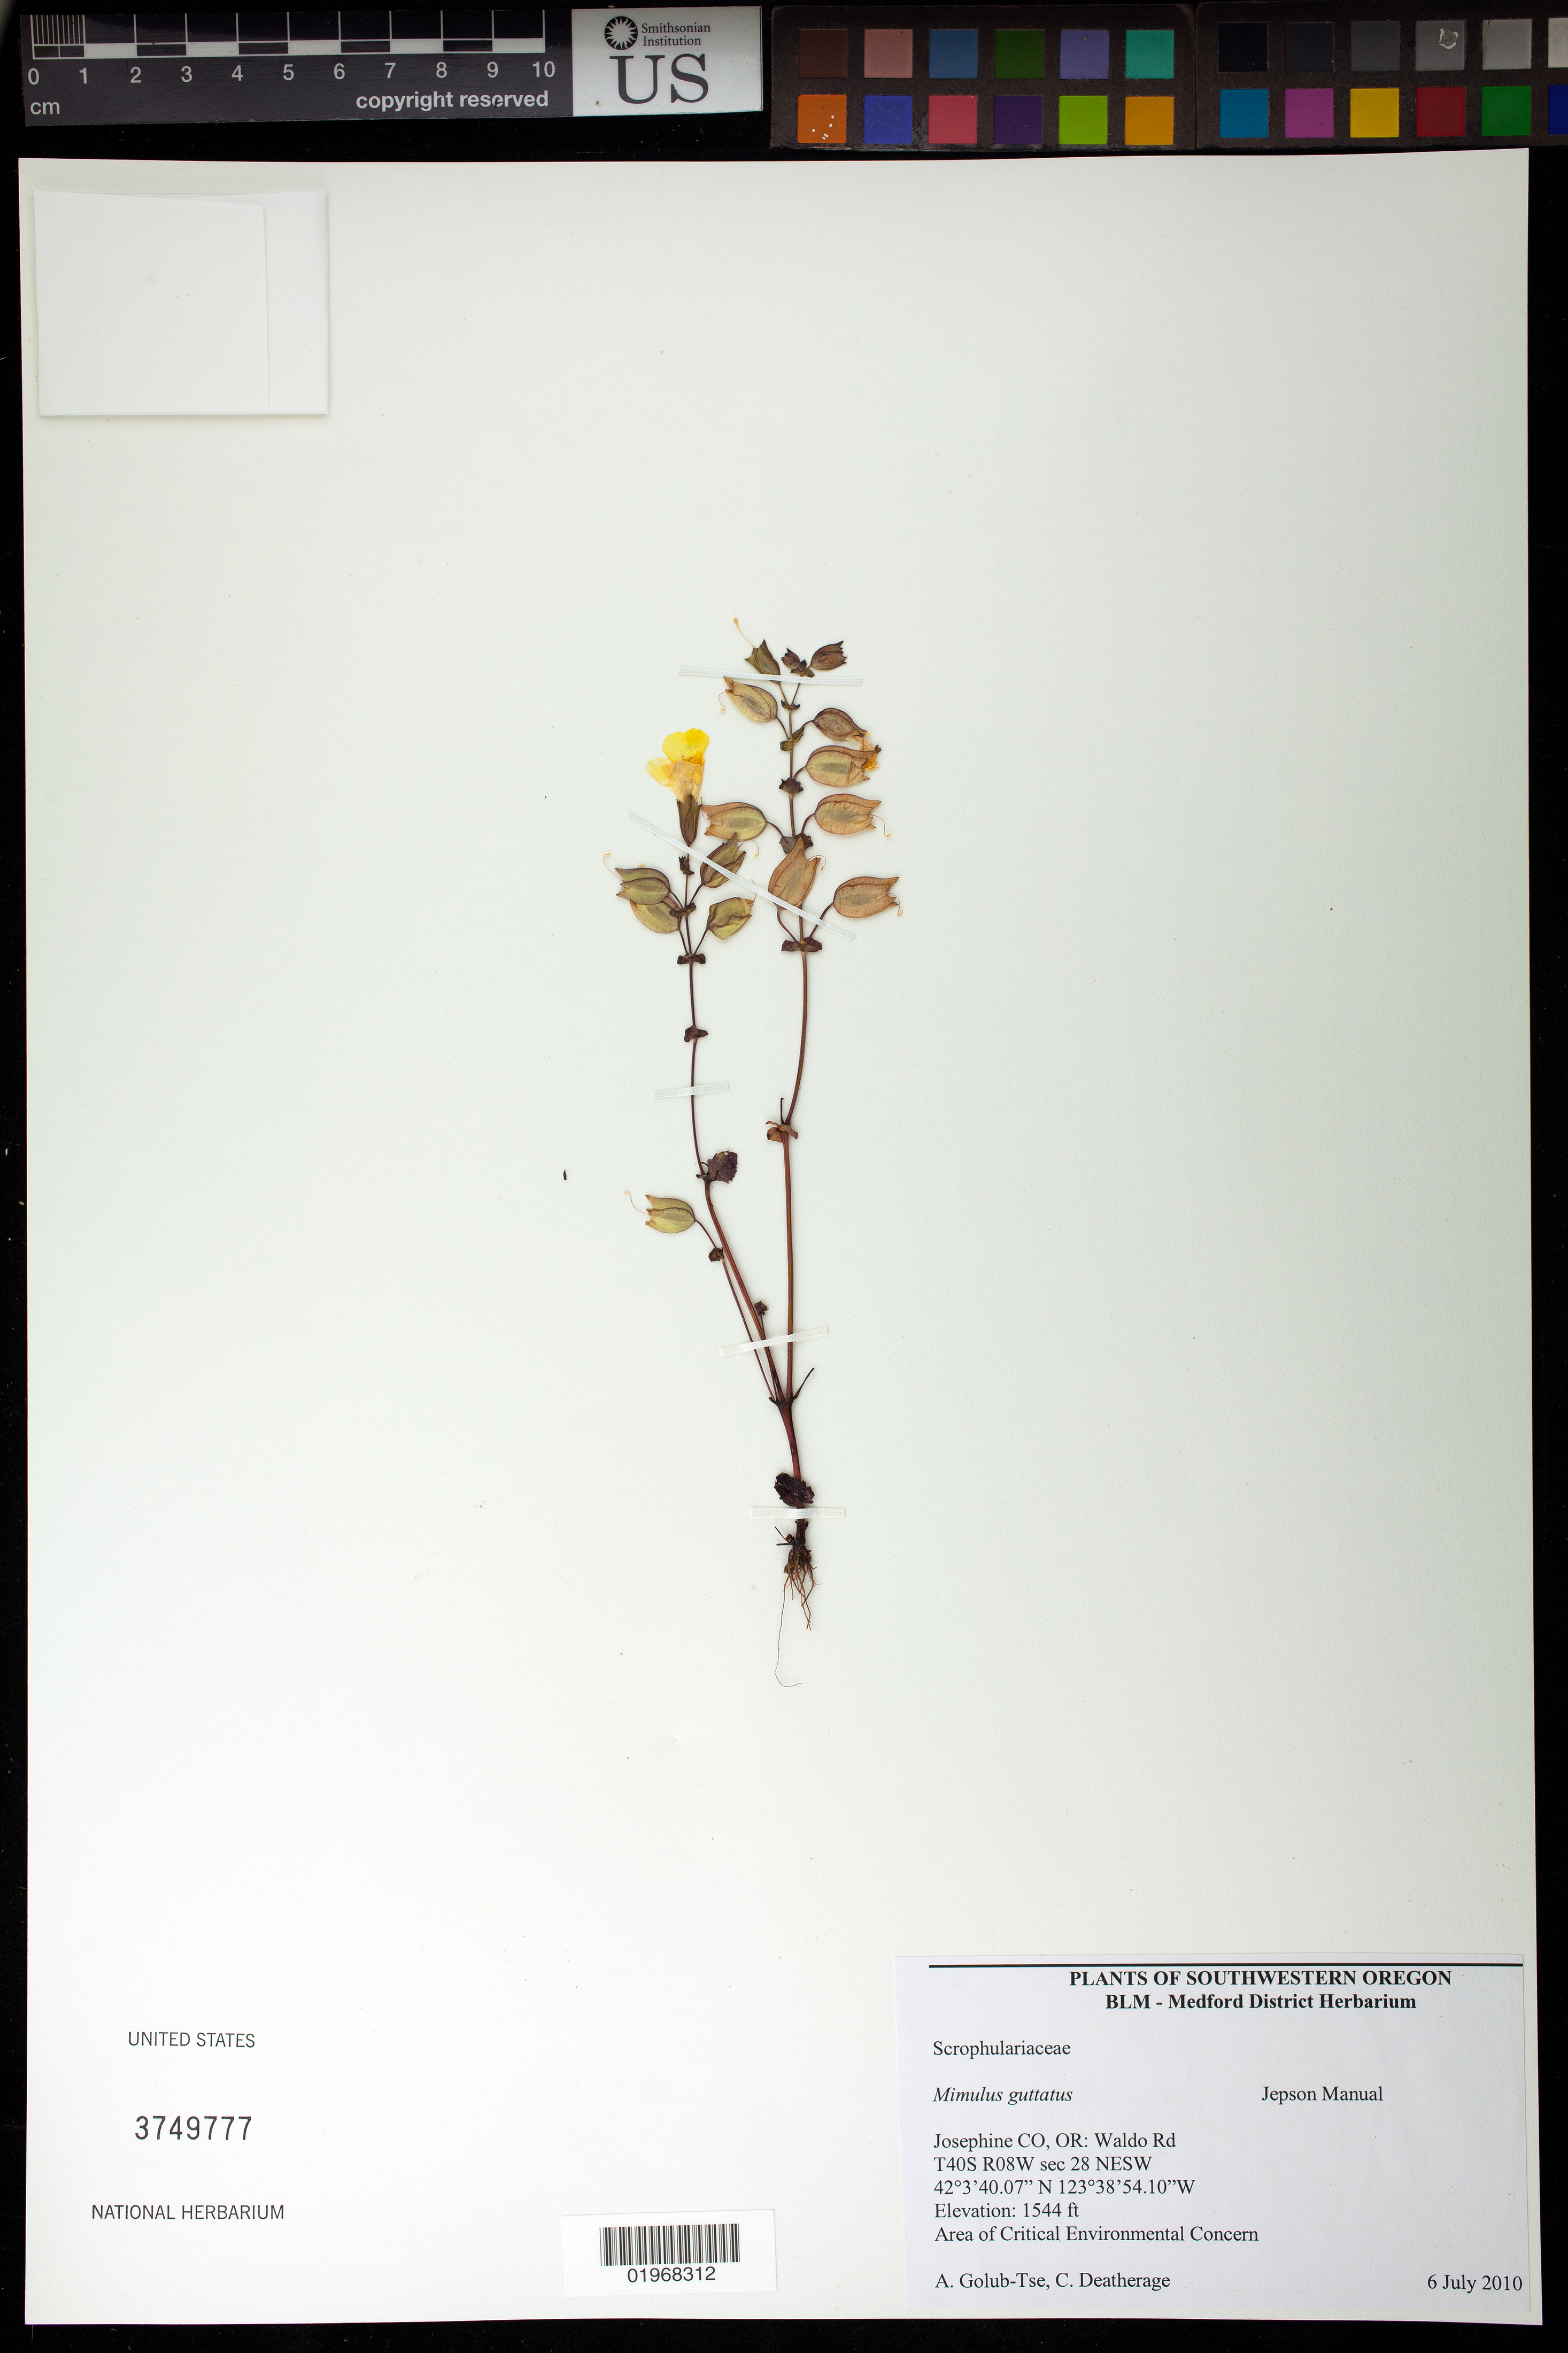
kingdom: Plantae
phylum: Tracheophyta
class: Magnoliopsida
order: Lamiales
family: Phrymaceae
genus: Mimulus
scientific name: Mimulus guttatus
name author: DC.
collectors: A. Golub-Tse & C. Deatherage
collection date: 2010-07-06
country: United States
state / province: Oregon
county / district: Josephine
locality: Waldo Rd. Area of Critical Environmental Concern.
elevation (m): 471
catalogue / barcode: US 3749777